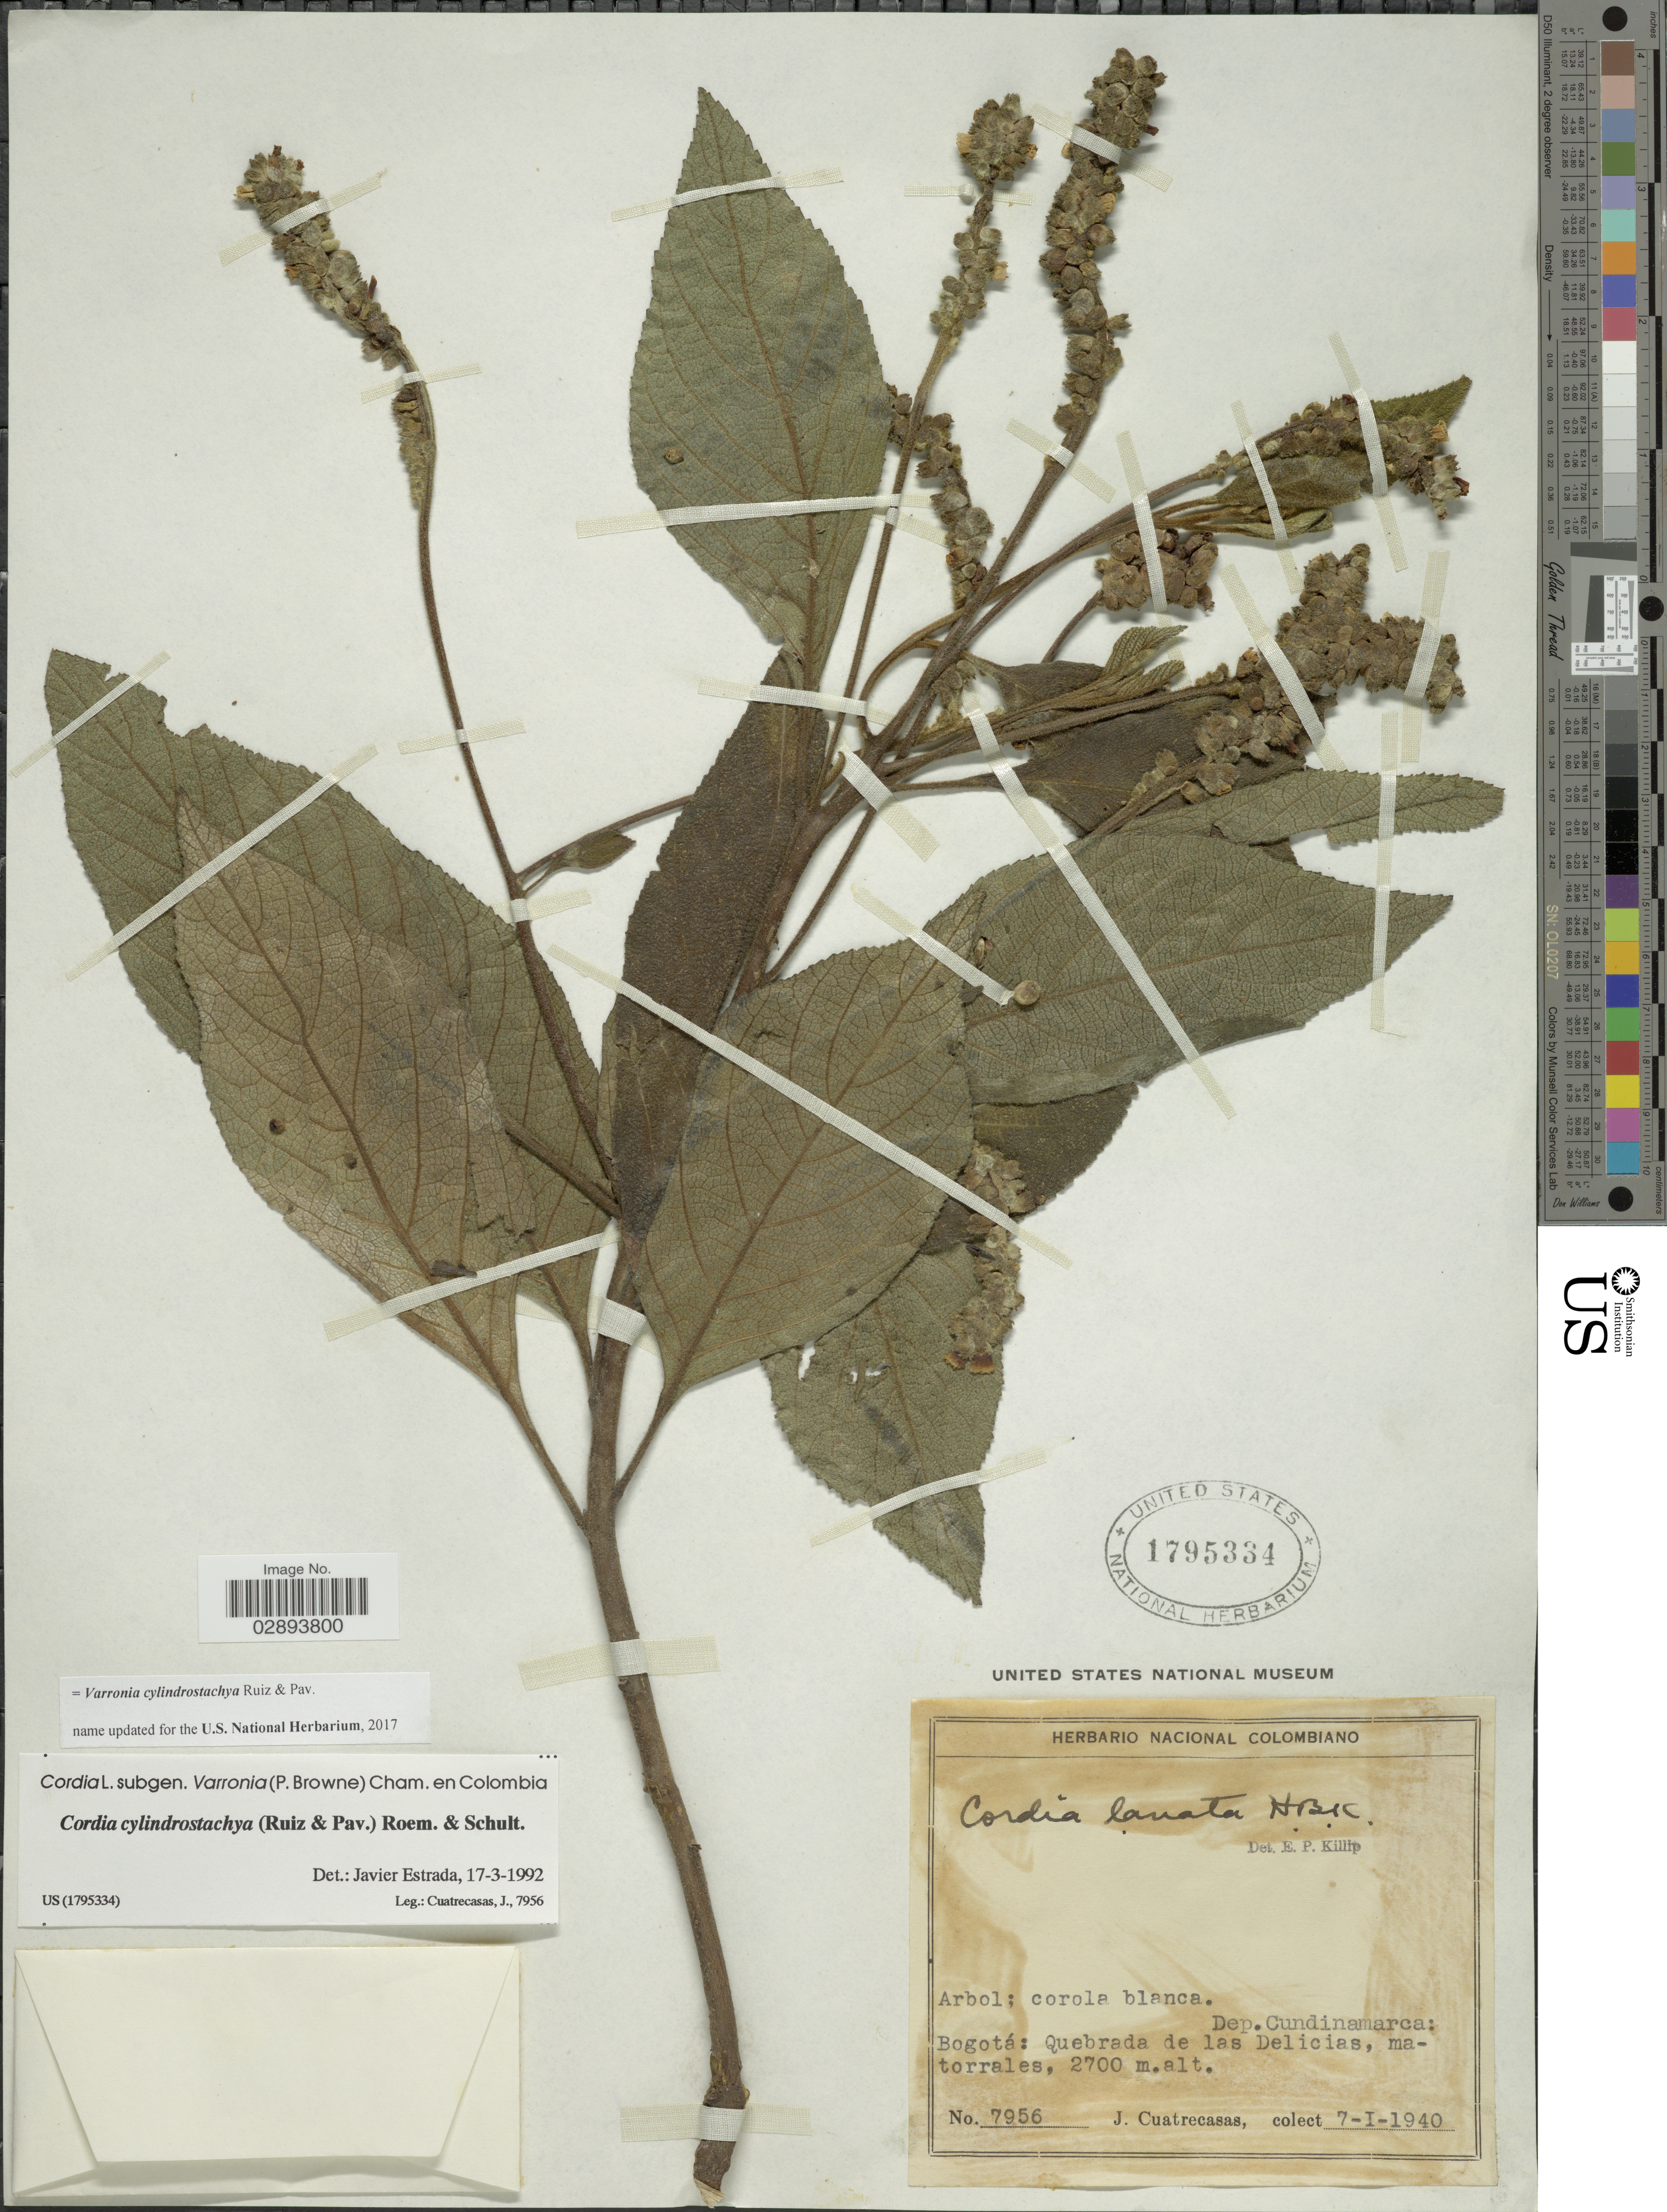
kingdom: Plantae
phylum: Tracheophyta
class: Magnoliopsida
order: Boraginales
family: Cordiaceae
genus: Varronia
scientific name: Varronia cylindrostachya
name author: Ruiz & Pav.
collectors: J. Cuatrecasas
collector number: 7956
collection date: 1940-01-07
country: Colombia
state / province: Cundinamarca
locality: Dep. Cundinamarca, Bogotá, Quebrada de la Delicias.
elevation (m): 2700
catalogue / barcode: US 1795334